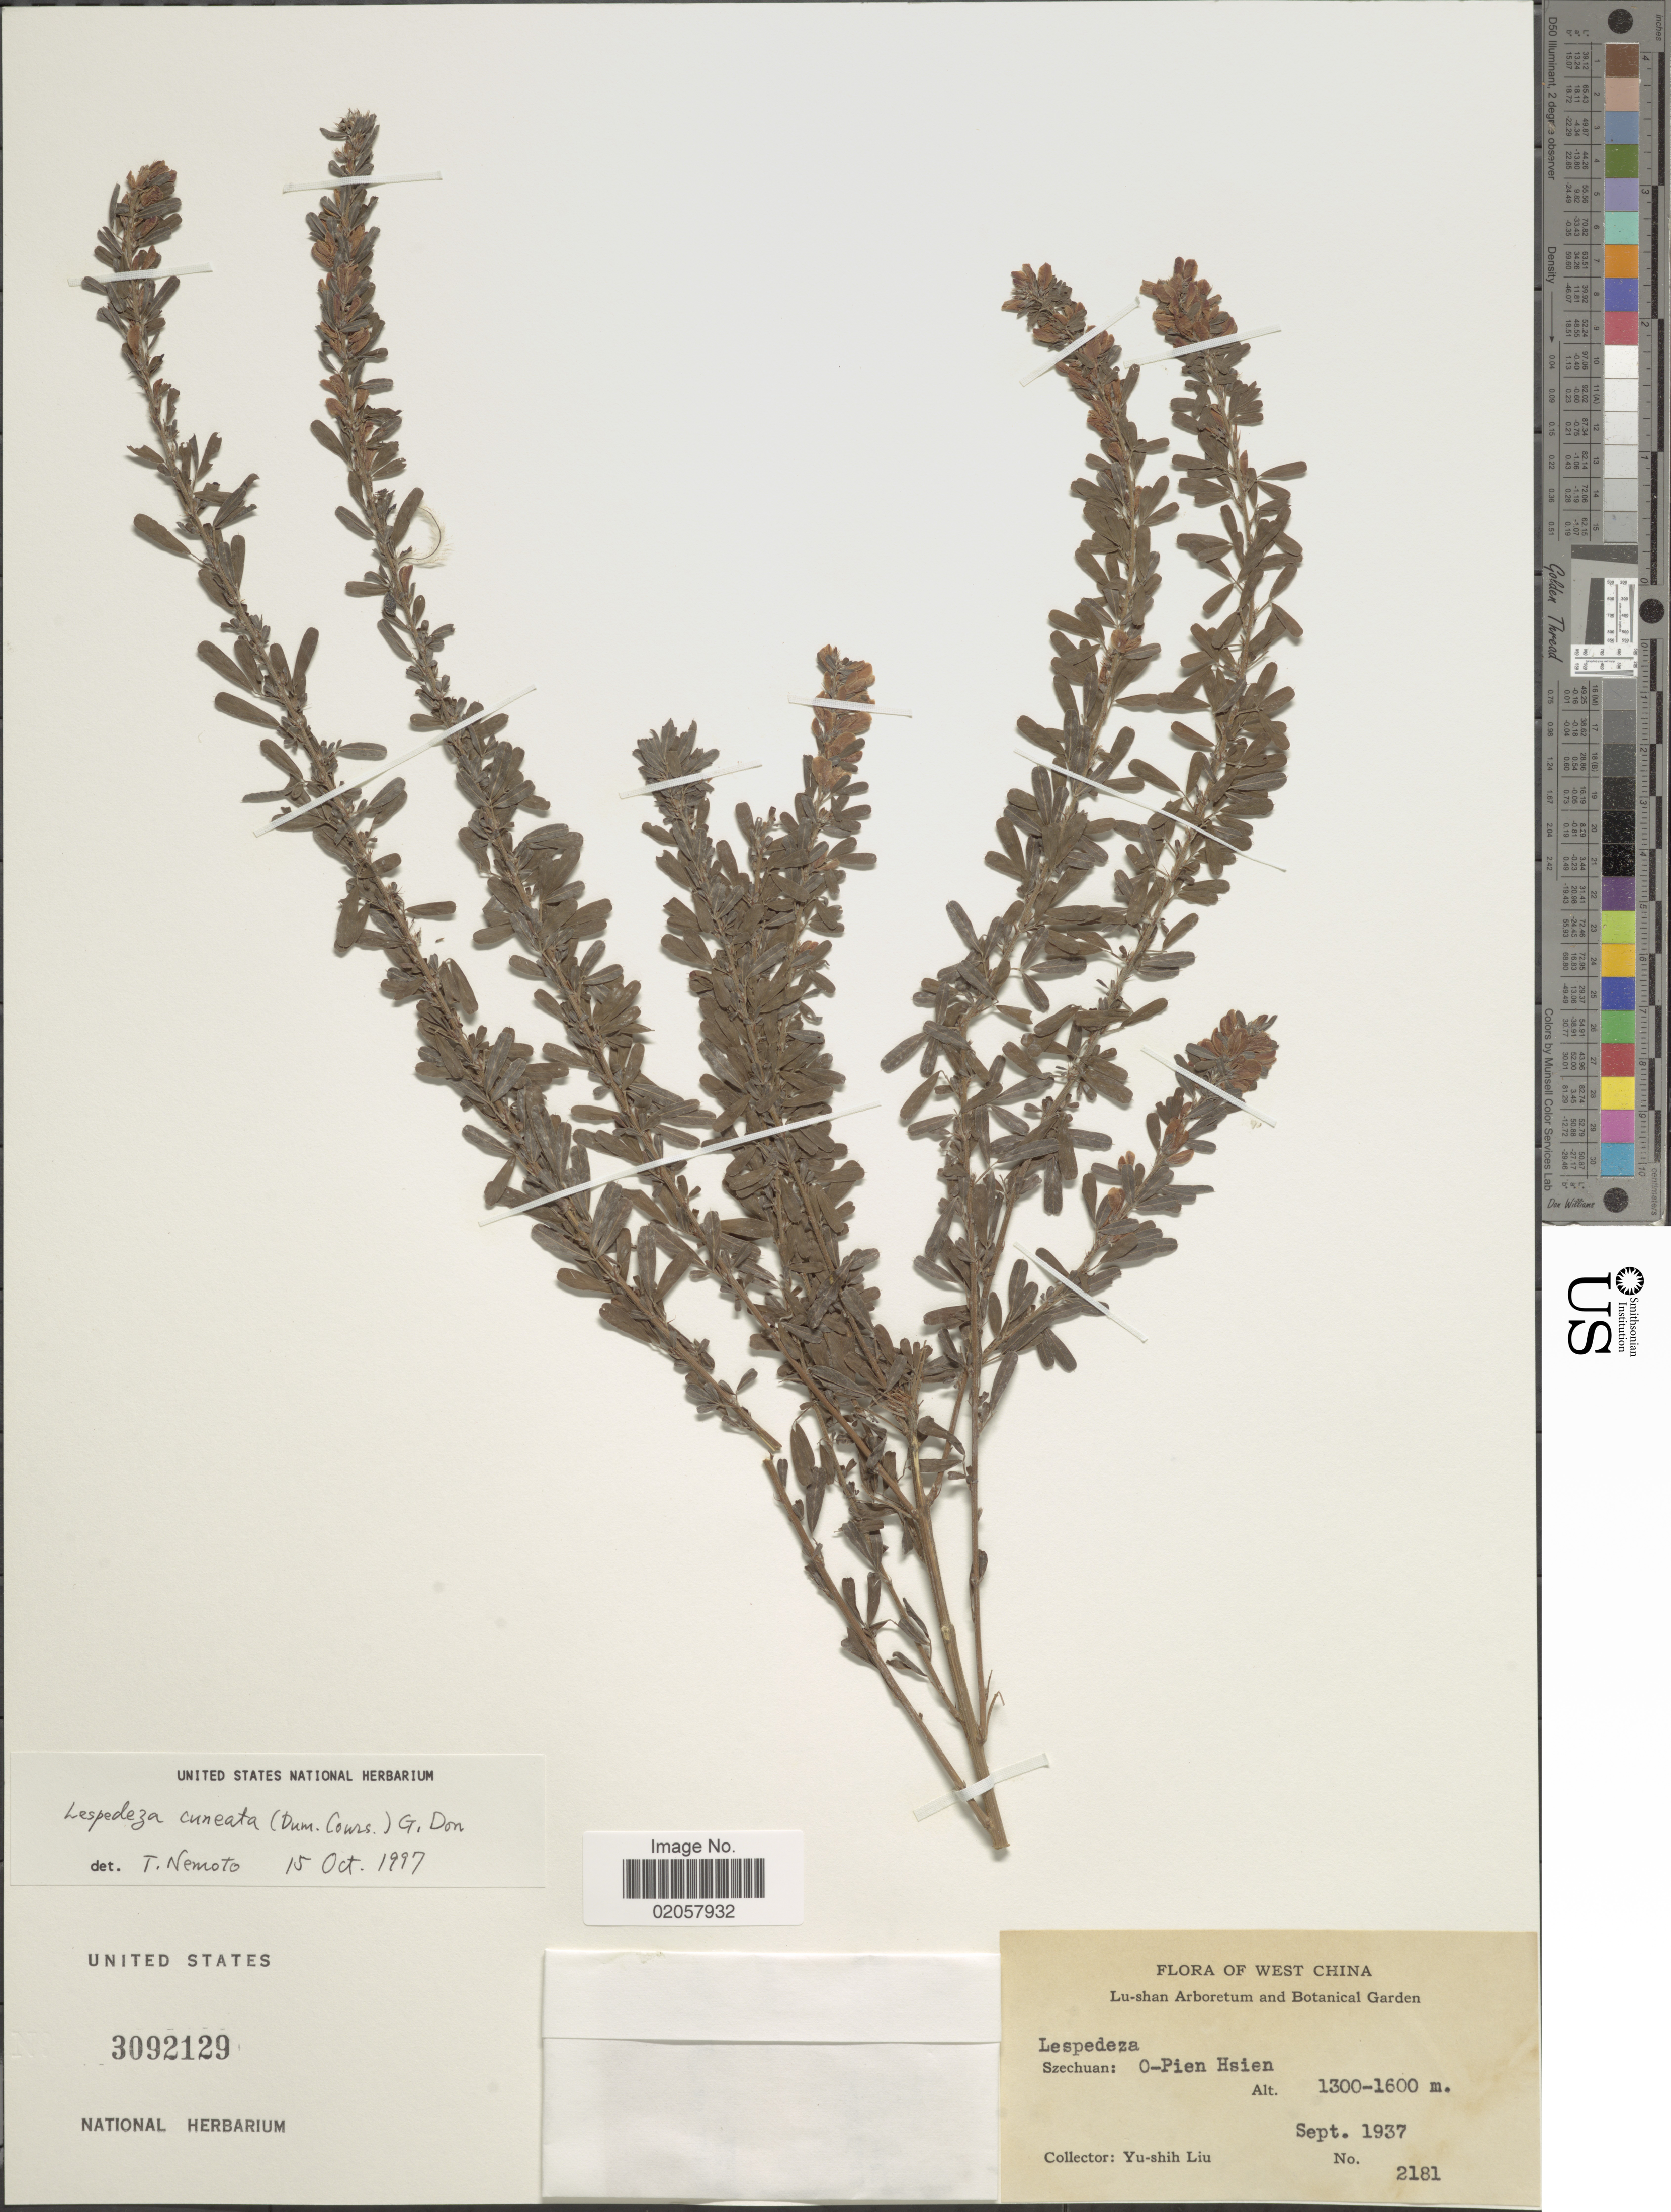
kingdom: Plantae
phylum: Tracheophyta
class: Magnoliopsida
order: Fabales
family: Fabaceae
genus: Lespedeza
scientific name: Lespedeza cuneata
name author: (Dum. Cours.) G. Don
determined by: Nemoto, T.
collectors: Y.-S. Liu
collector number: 2182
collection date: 1937-09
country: China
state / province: Sichuan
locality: Szechuan; O-Pien Hsien, West China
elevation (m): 1300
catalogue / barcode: US 3092129